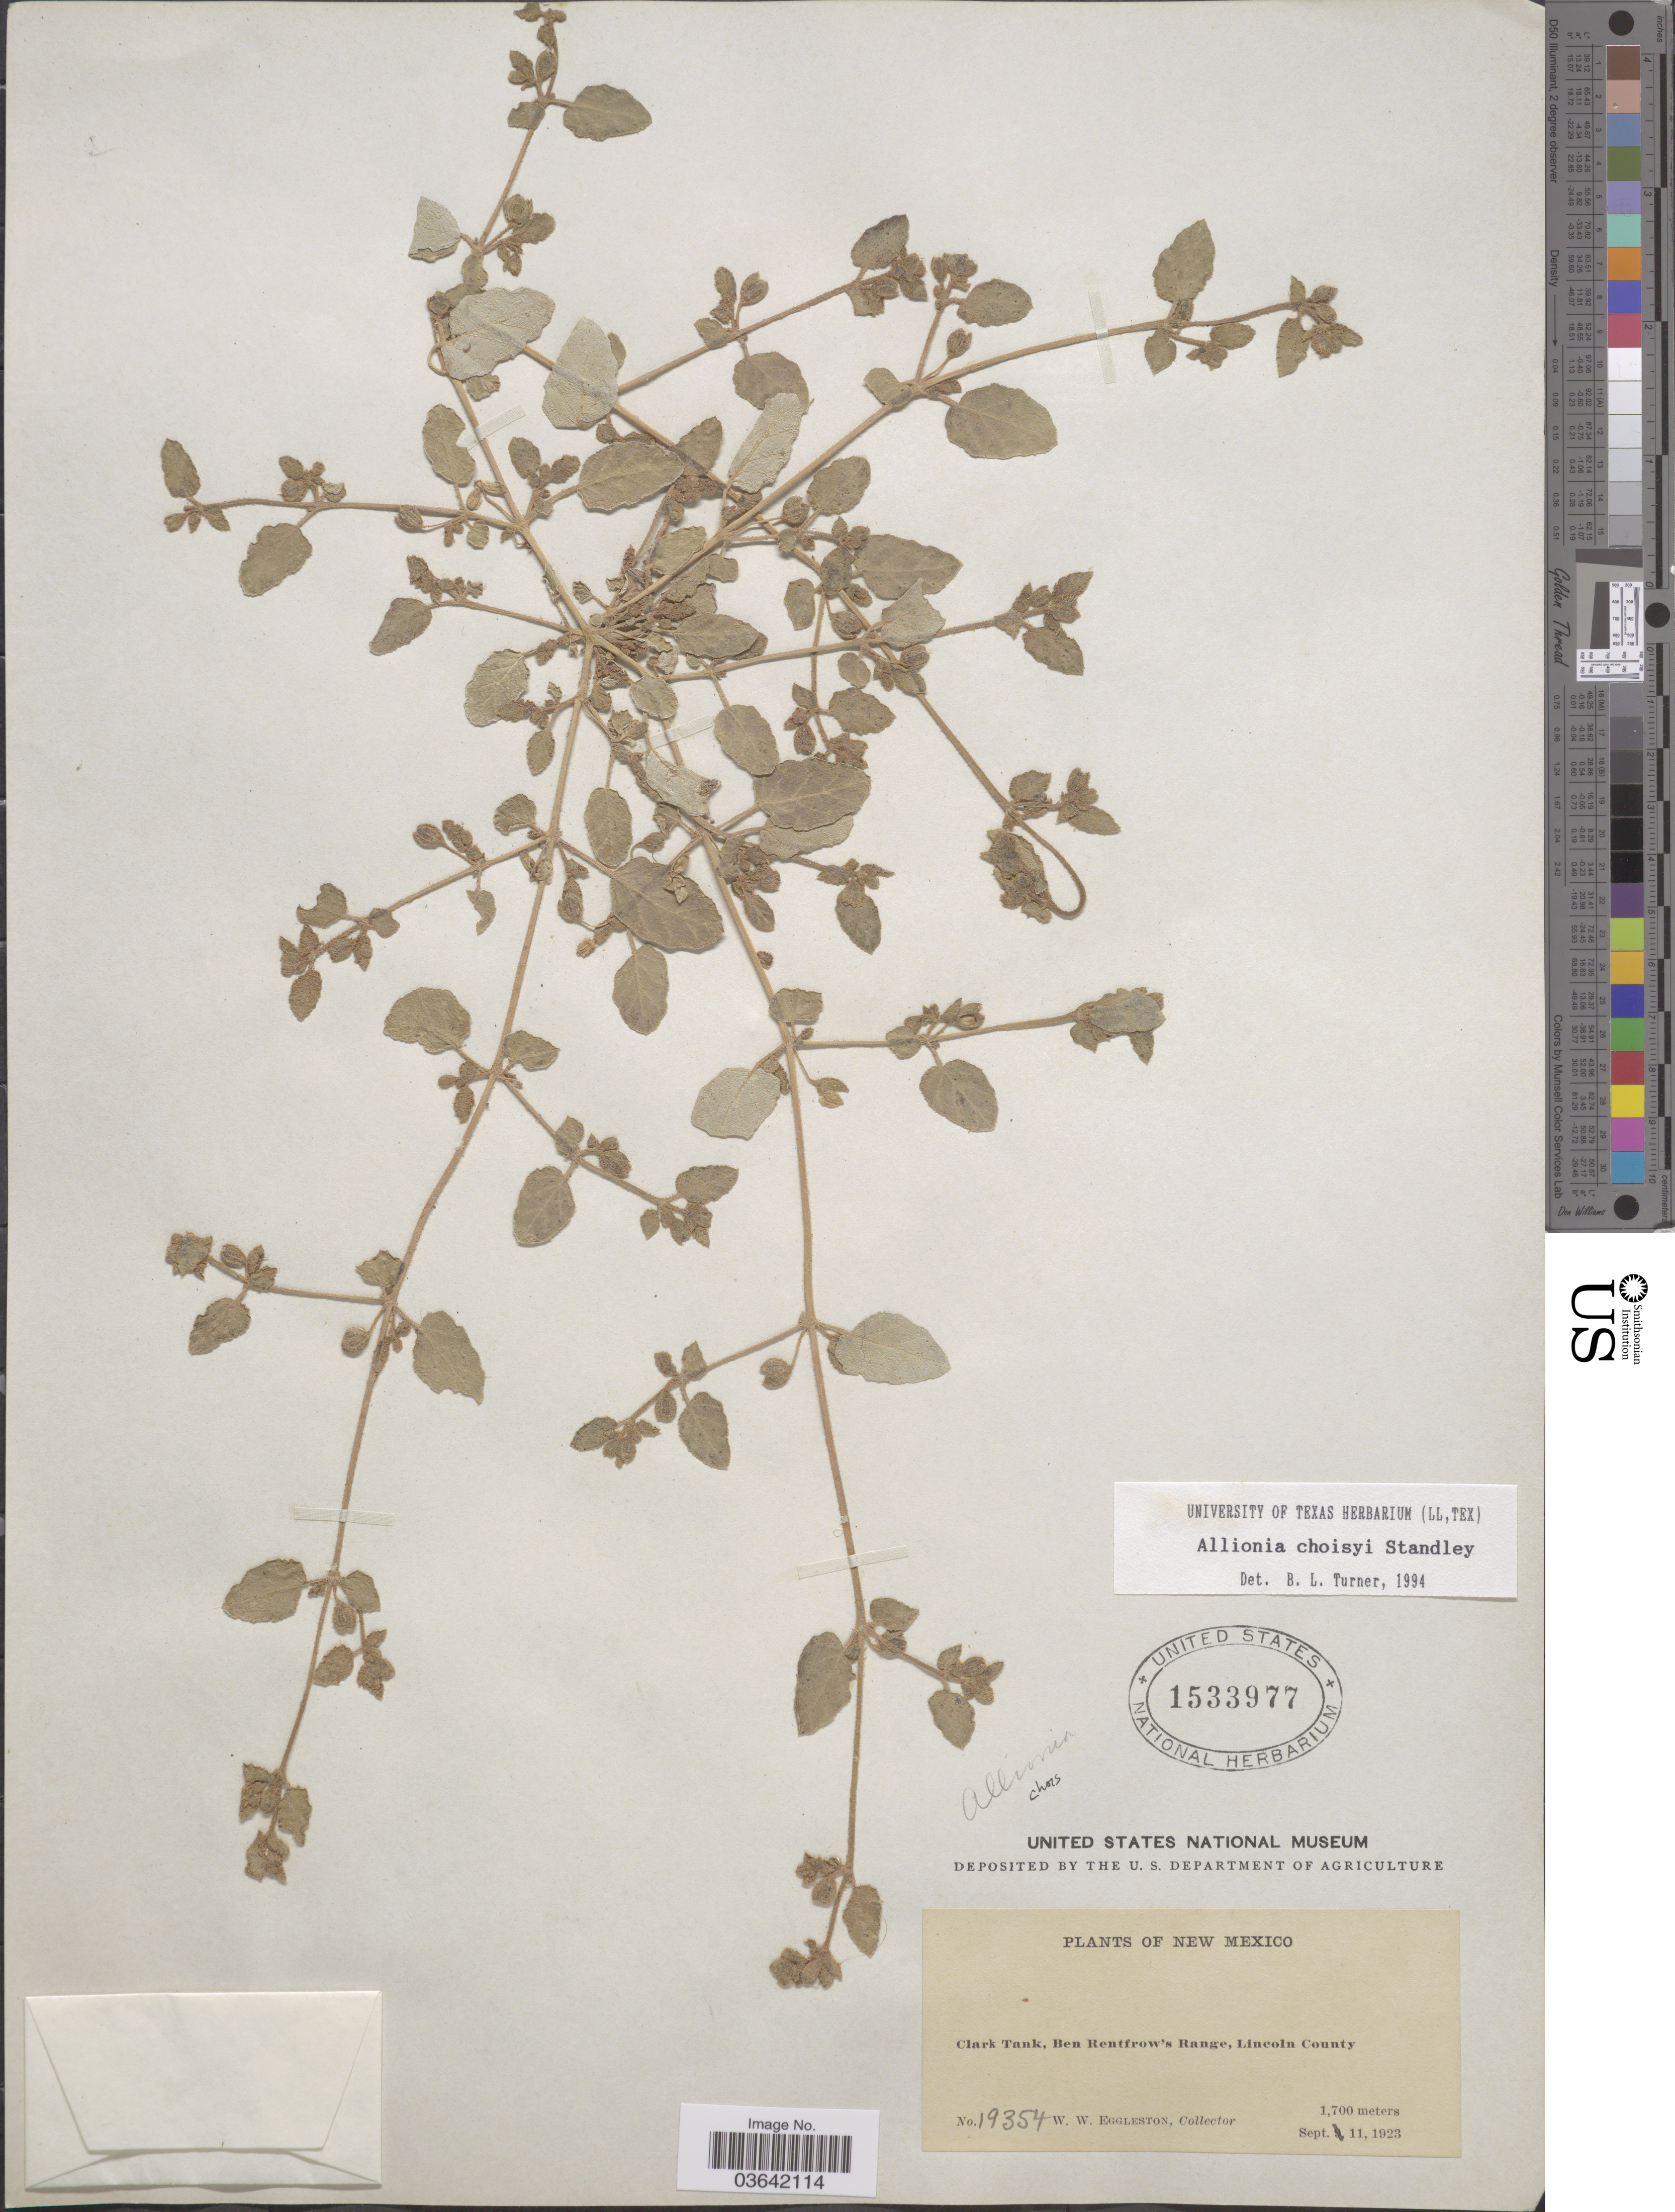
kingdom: Plantae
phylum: Tracheophyta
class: Magnoliopsida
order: Caryophyllales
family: Nyctaginaceae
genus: Allionia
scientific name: Allionia choisyi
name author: Standl.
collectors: W. W. Eggleston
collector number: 19354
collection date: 1923-09-11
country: United States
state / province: New Mexico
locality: Clark Tank, Ben Rentfrow's Range, Lincoln County.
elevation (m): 1700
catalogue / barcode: US 1533977